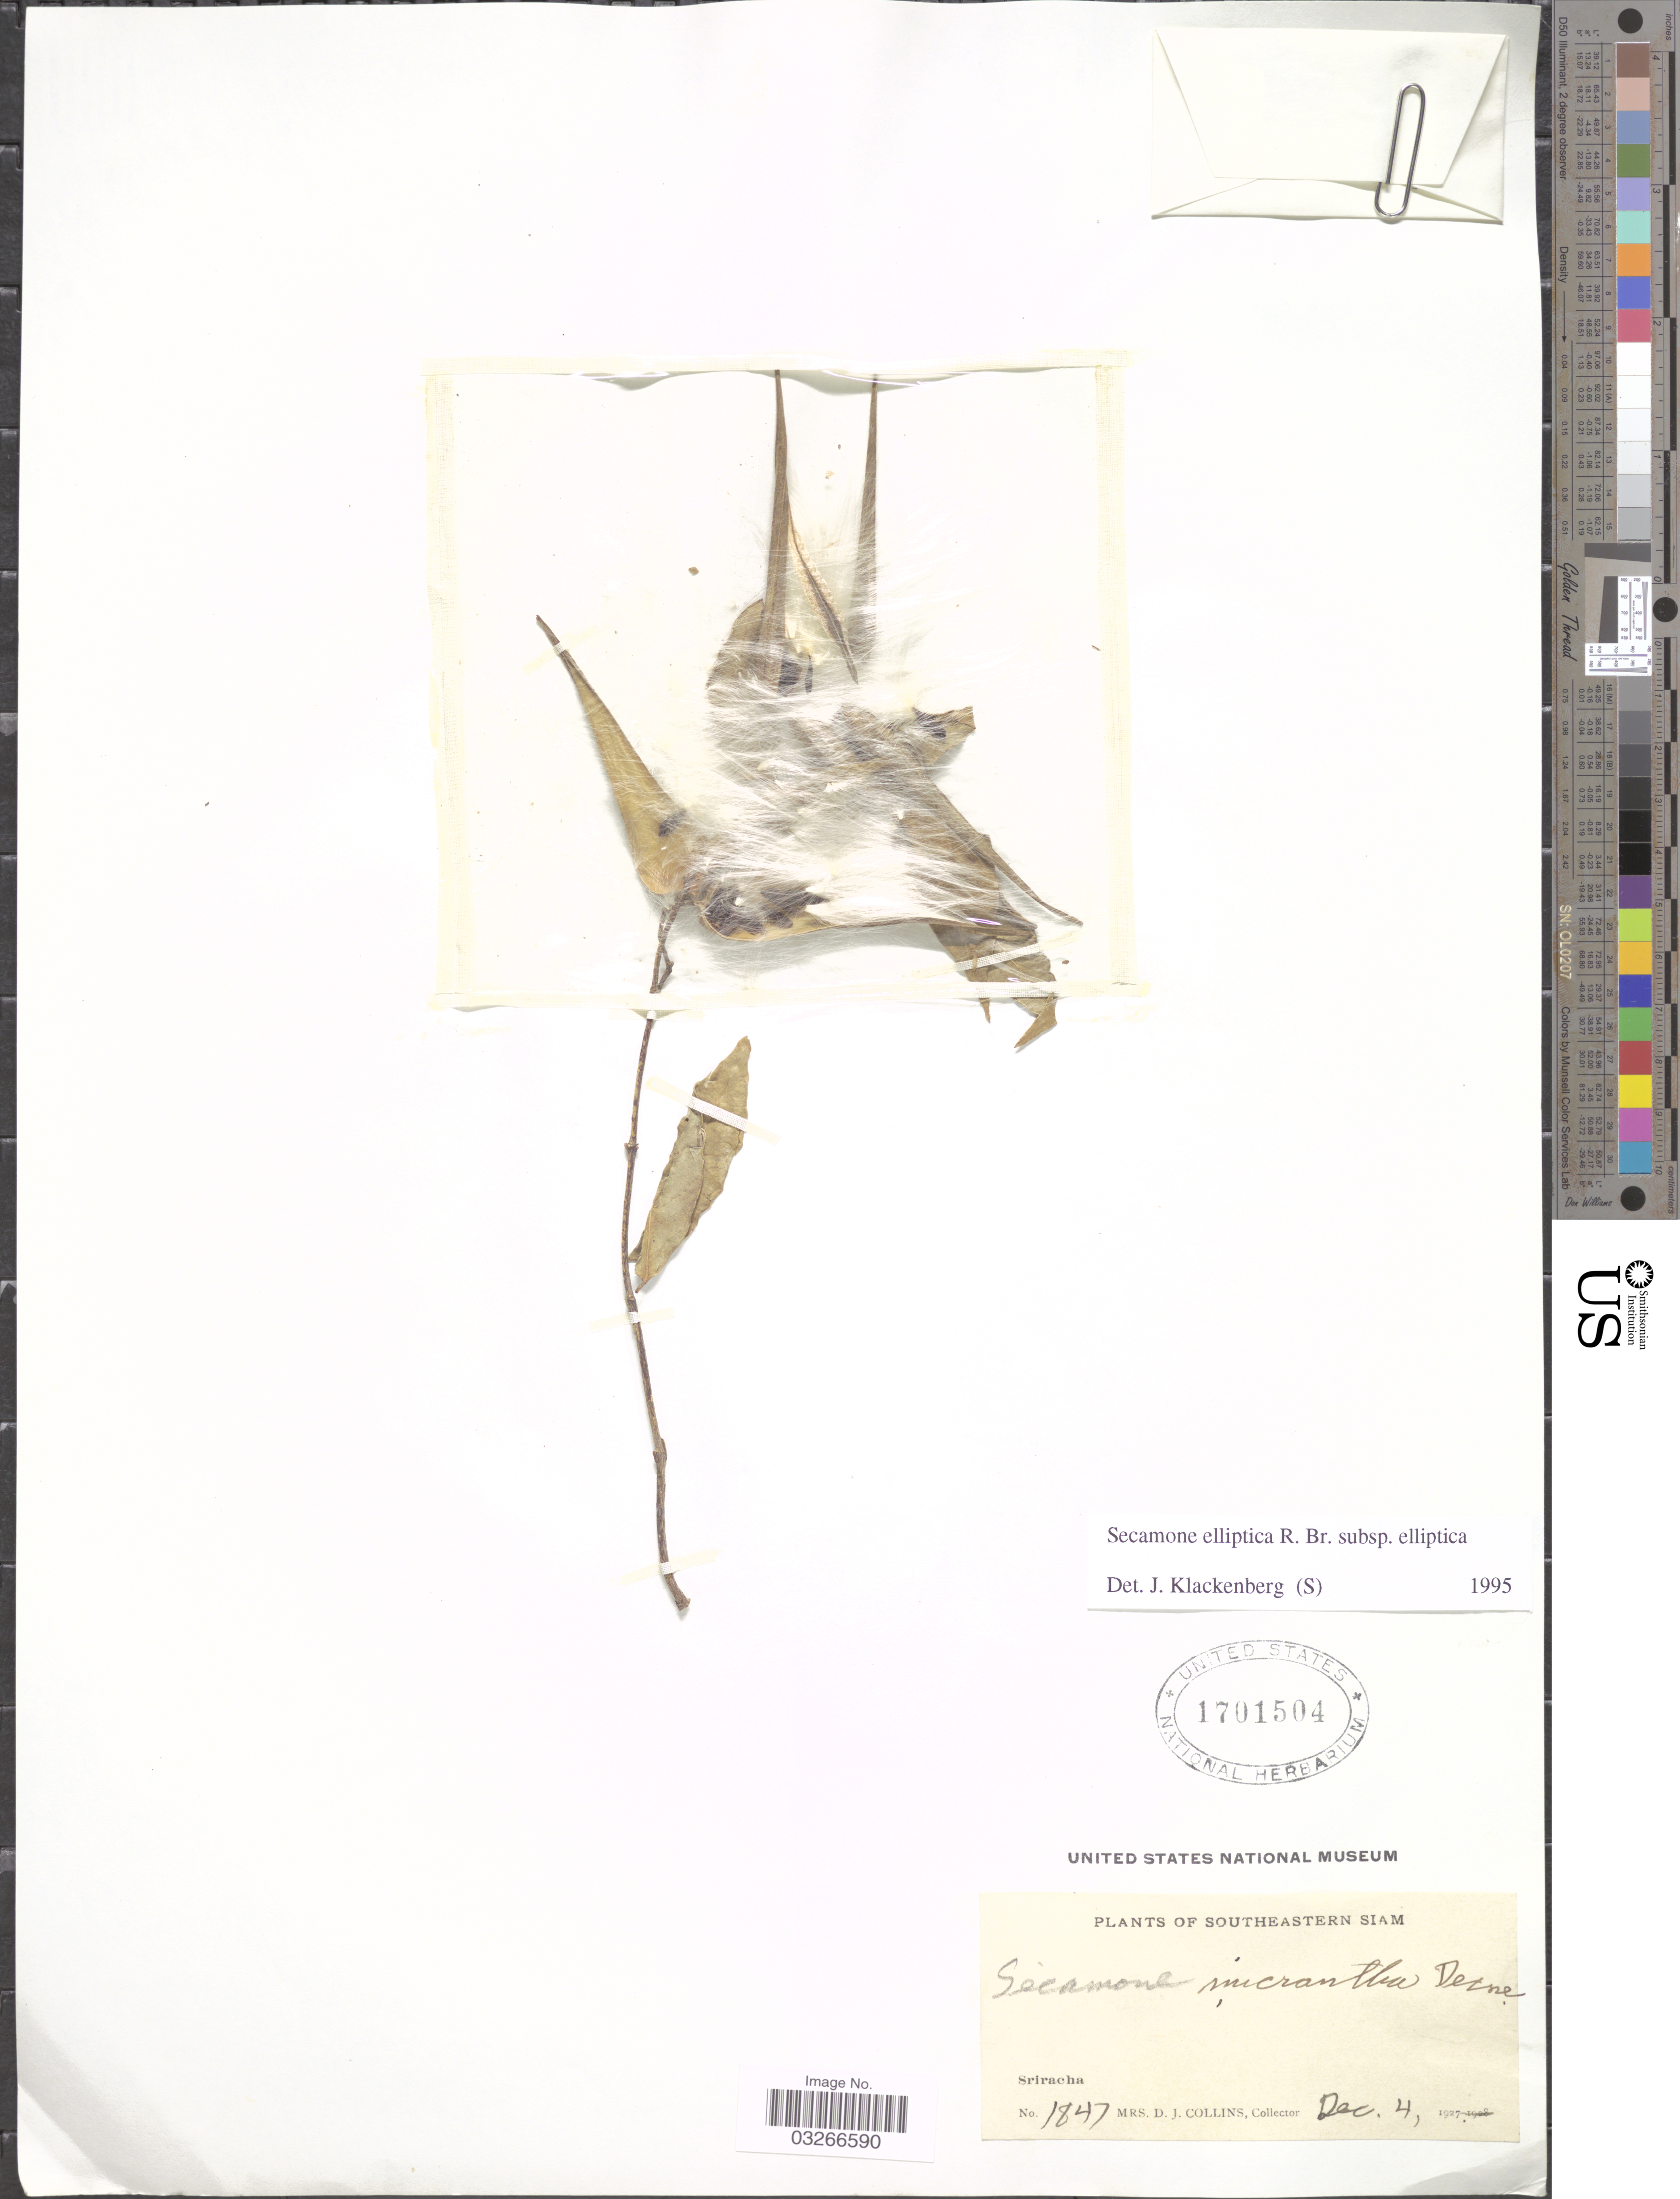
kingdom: Plantae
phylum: Tracheophyta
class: Magnoliopsida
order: Gentianales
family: Apocynaceae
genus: Secamone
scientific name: Secamone elliptica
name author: R. Br.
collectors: Mrs. D. J. Collins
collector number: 1847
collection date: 1927-12-04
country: Thailand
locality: Southeastern Siam. Sriracha.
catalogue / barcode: US 1701504